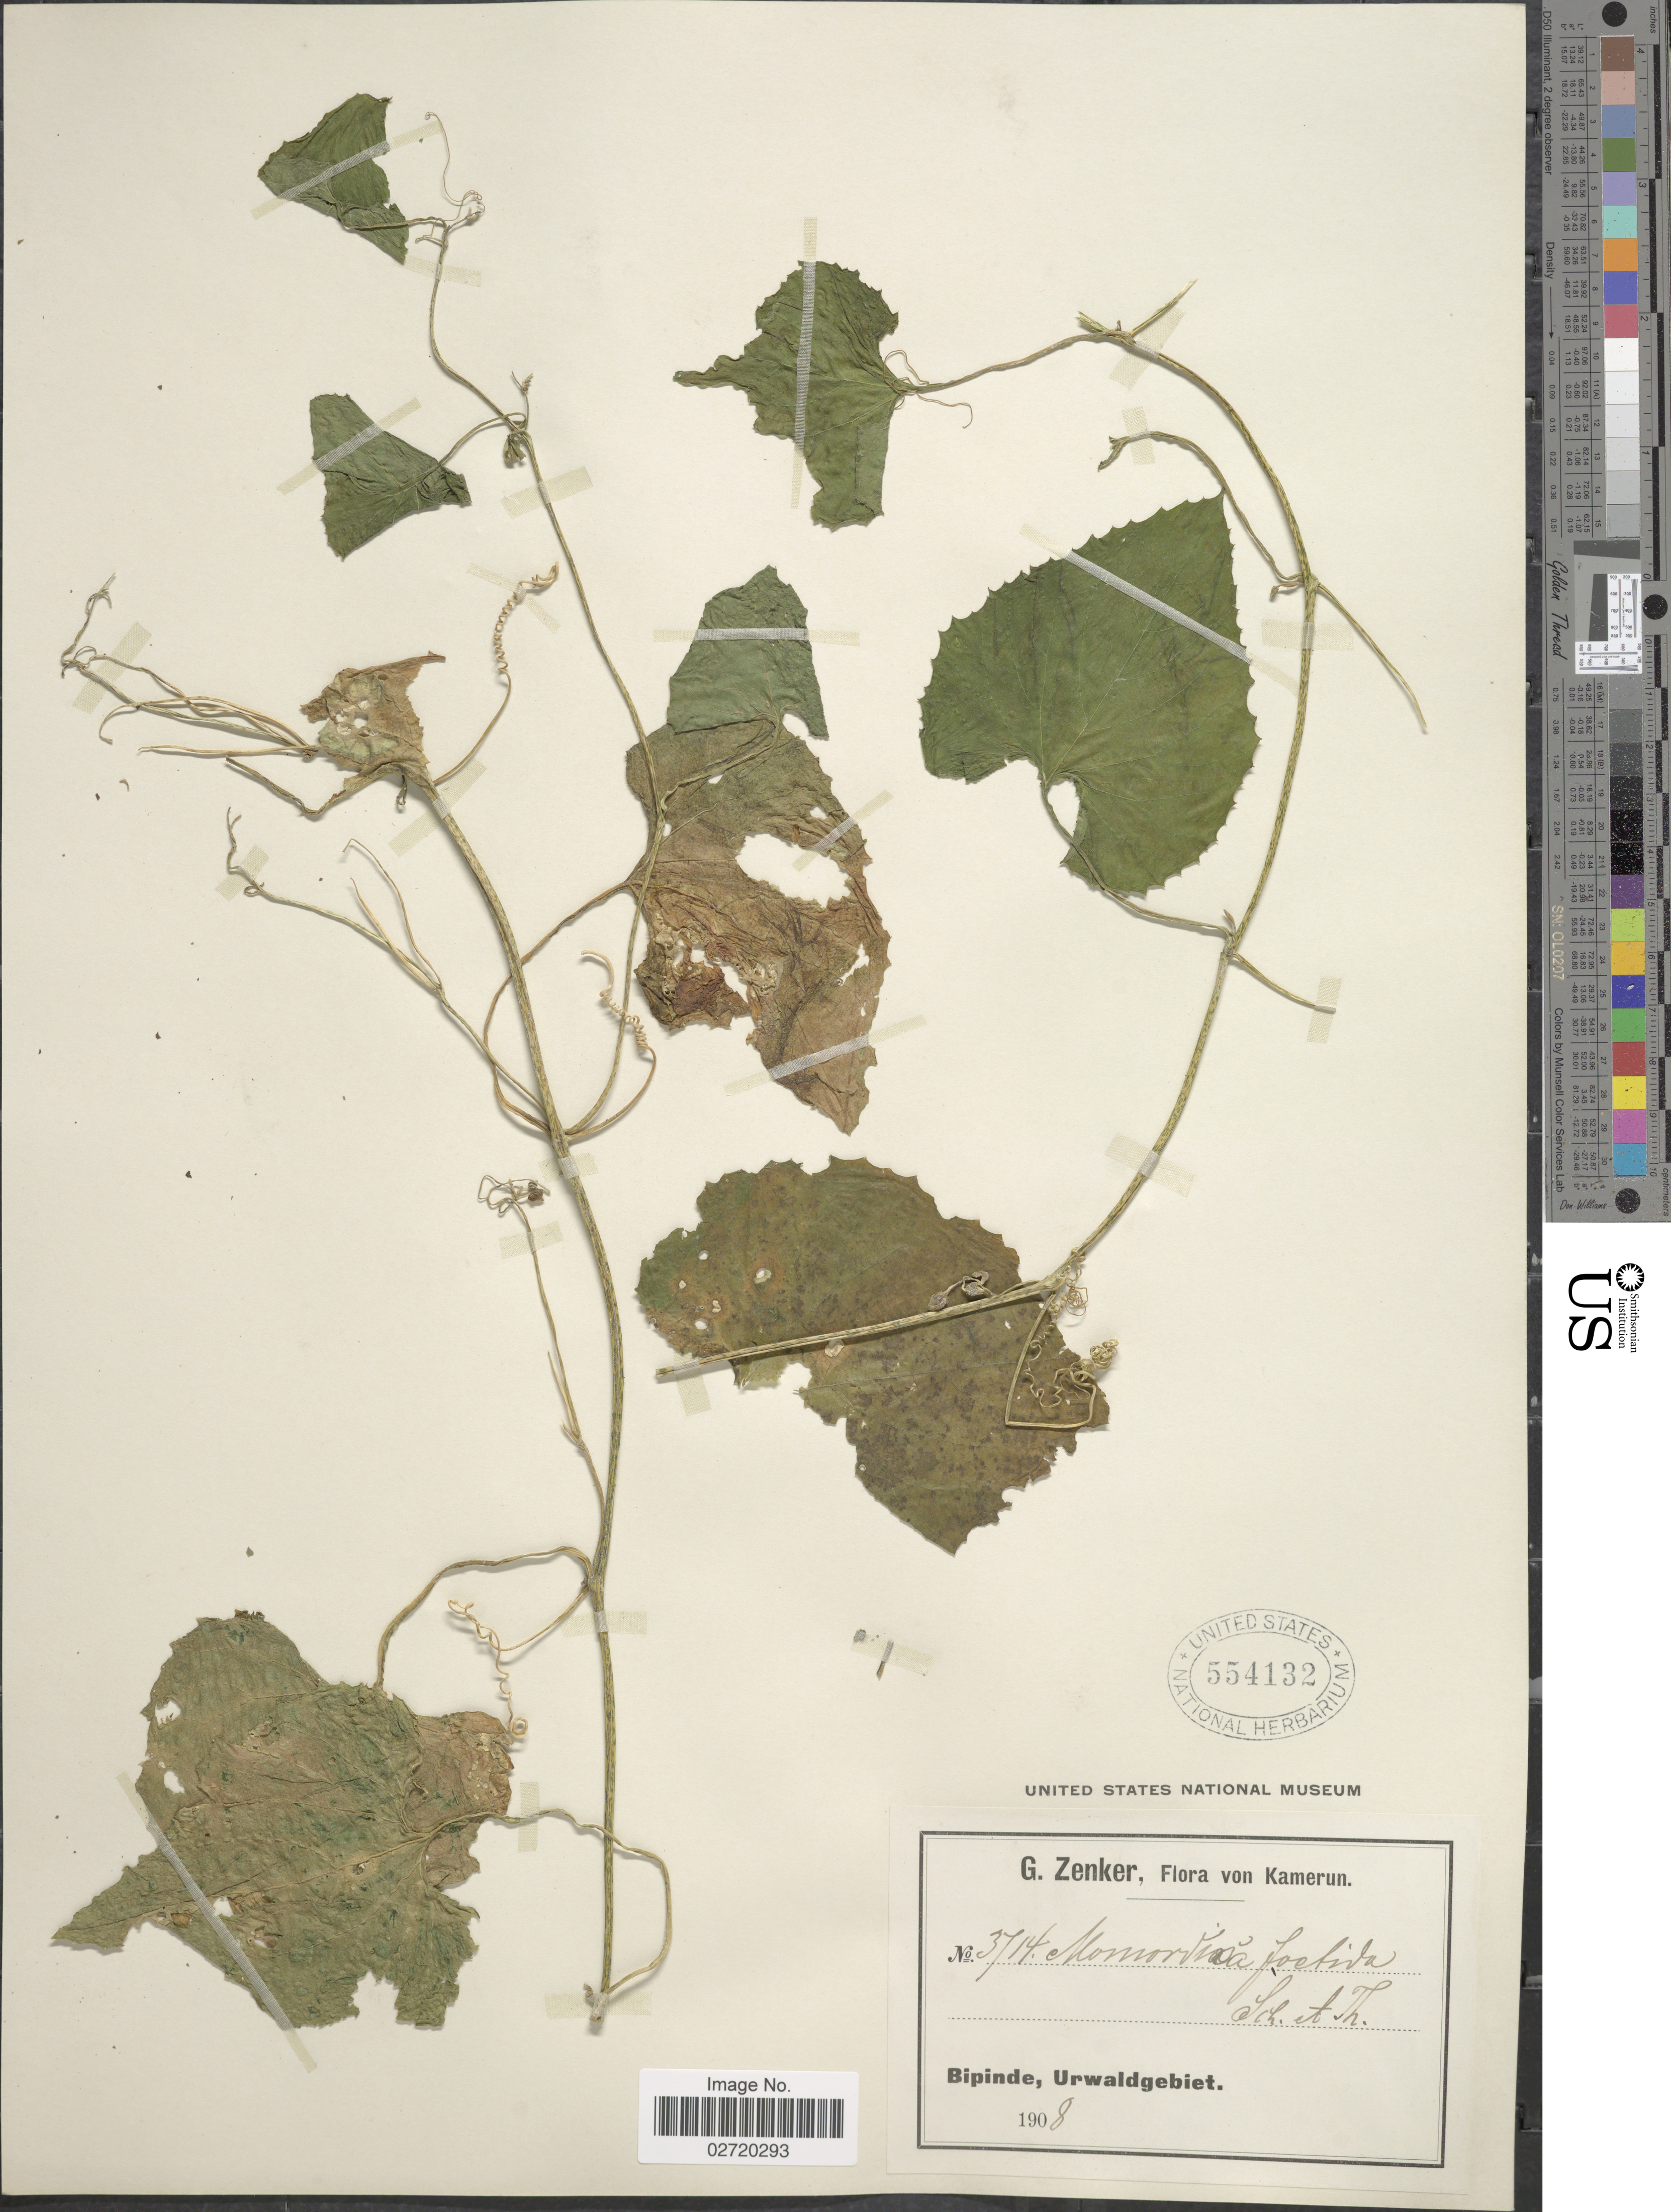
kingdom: Plantae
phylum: Tracheophyta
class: Magnoliopsida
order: Cucurbitales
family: Cucurbitaceae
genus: Momordica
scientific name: Momordica foetida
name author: Schumach.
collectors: G. A. Zenker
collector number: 3714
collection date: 1908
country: Cameroon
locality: Kamerun, Bipinde, Urwaldgebiet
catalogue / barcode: US 554132